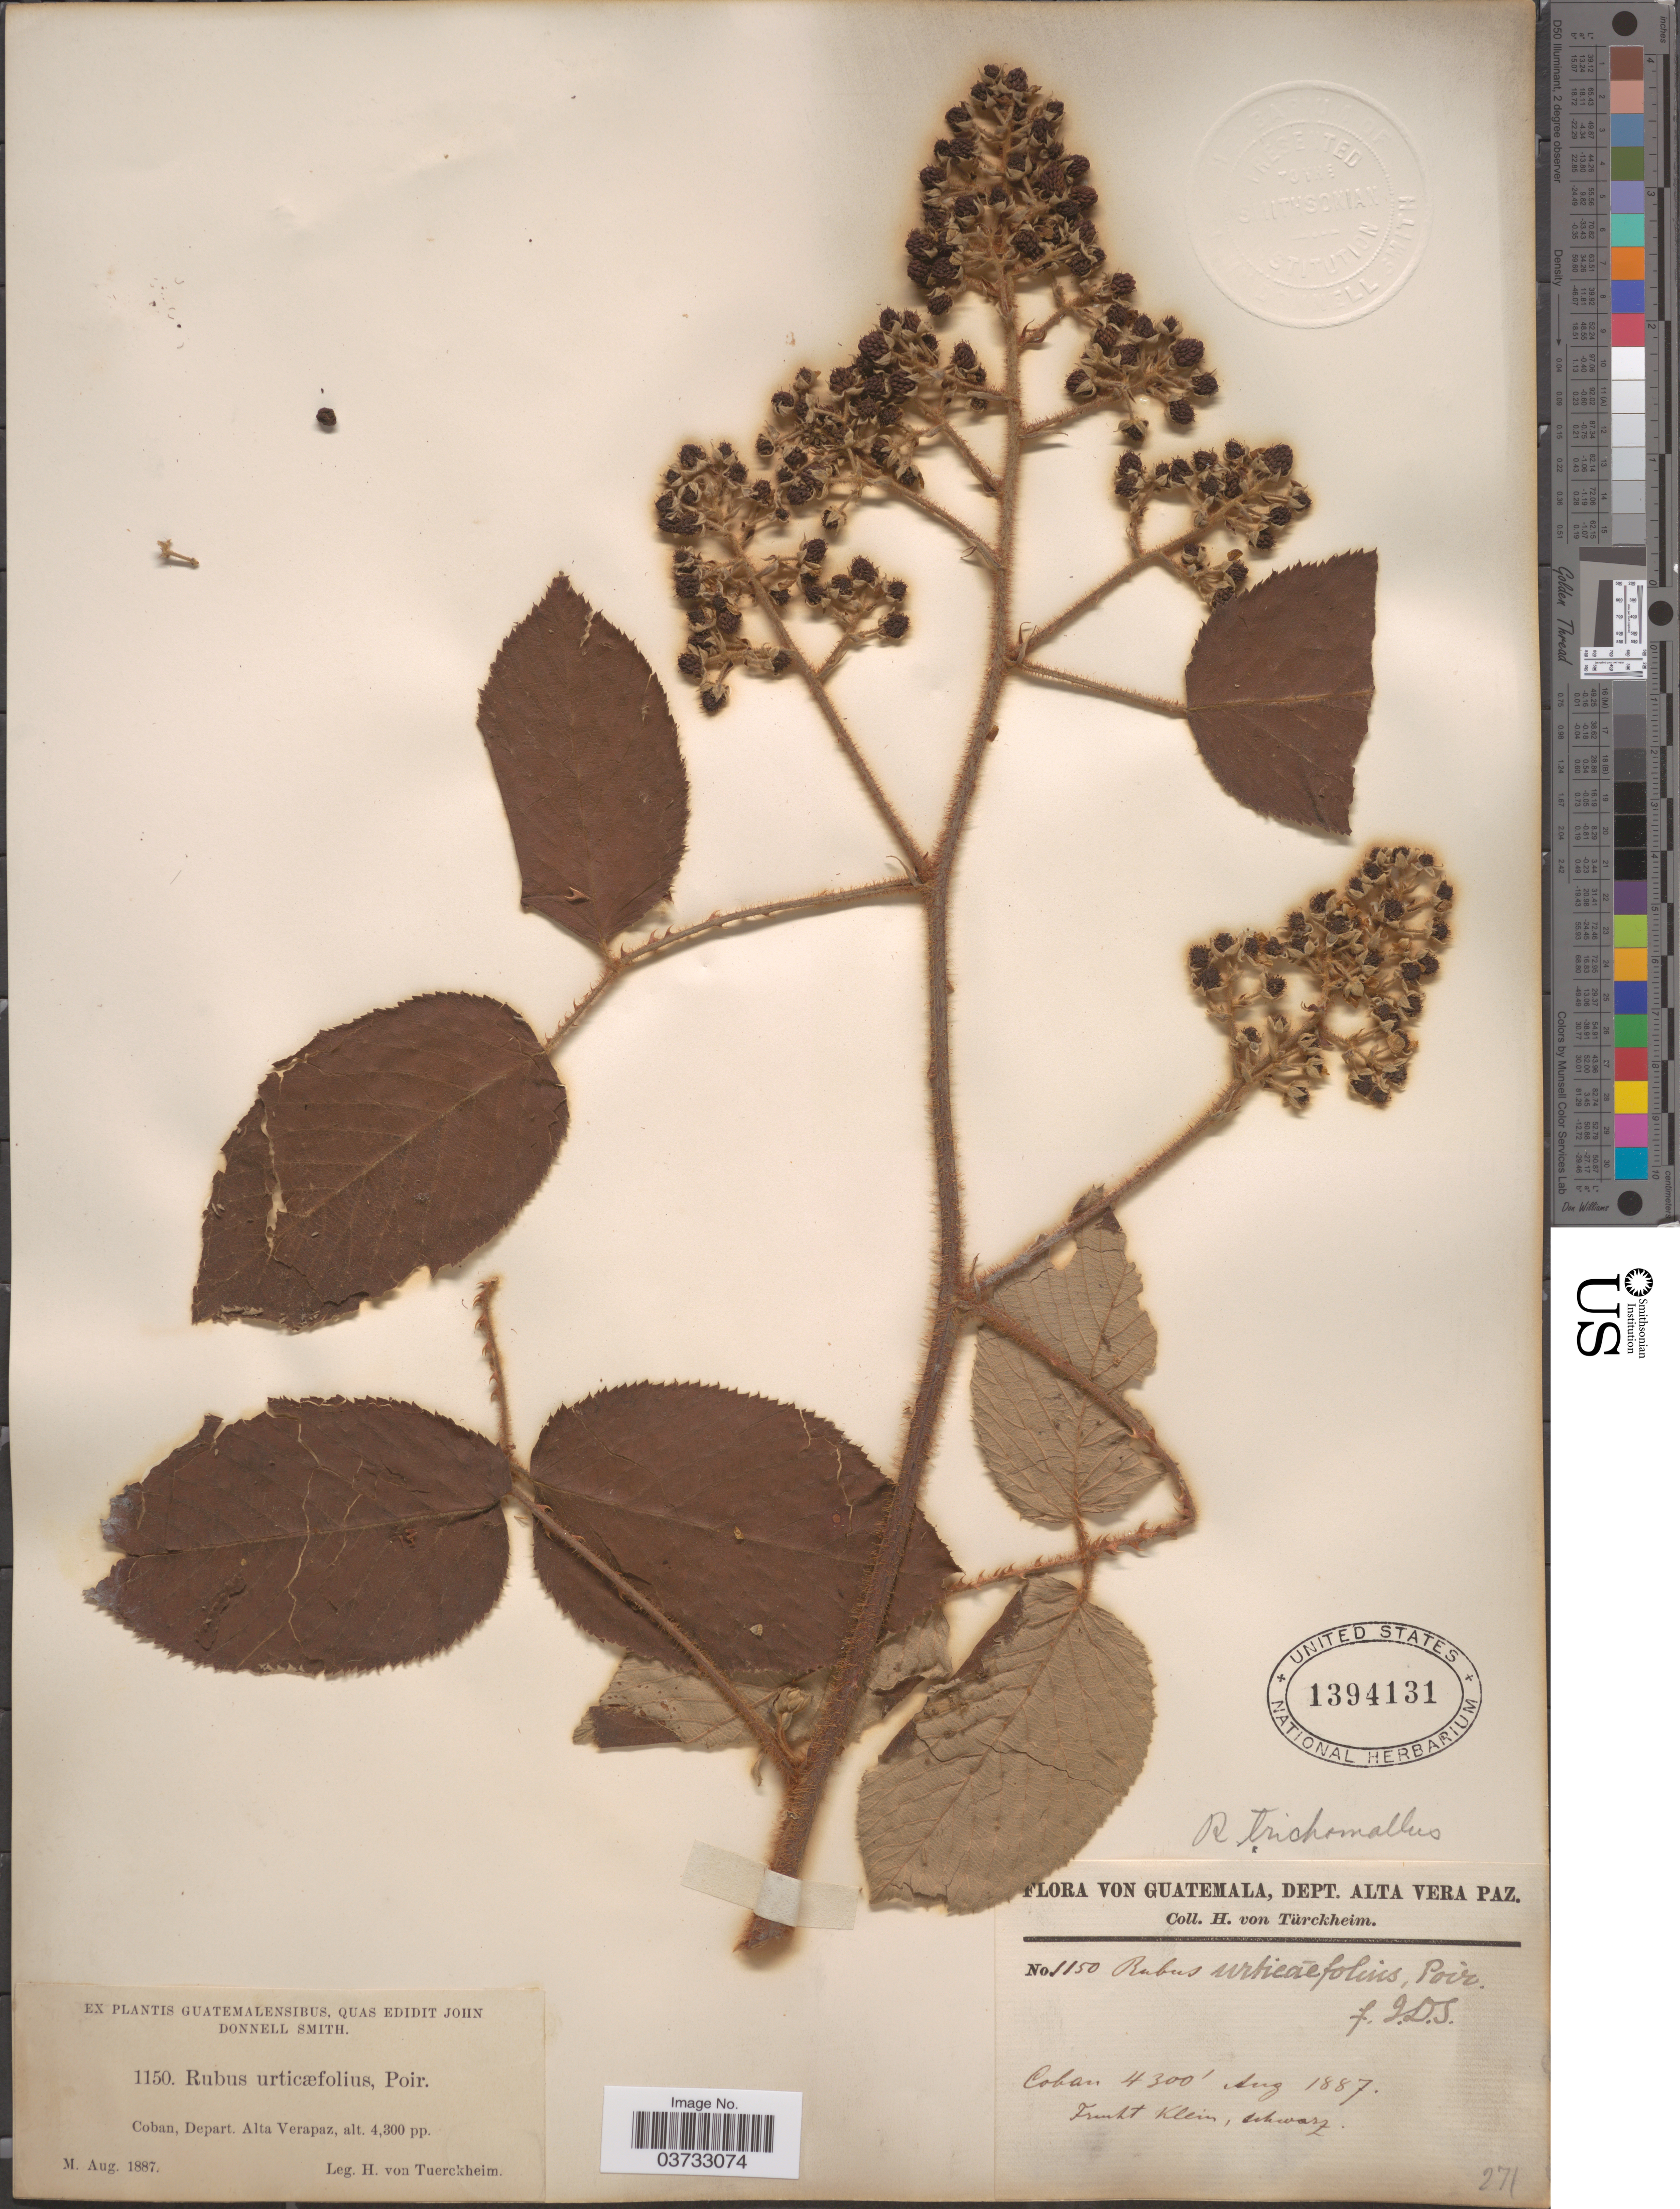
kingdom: Plantae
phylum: Tracheophyta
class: Magnoliopsida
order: Rosales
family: Rosaceae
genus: Rubus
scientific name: Rubus trichomallus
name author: Schltdl.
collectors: H. von Tuerckheim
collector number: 1150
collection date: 1887-08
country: Guatemala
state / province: Alta Verapaz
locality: Coban, Depart. Alta Verapaz.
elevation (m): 1311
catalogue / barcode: US 1394131